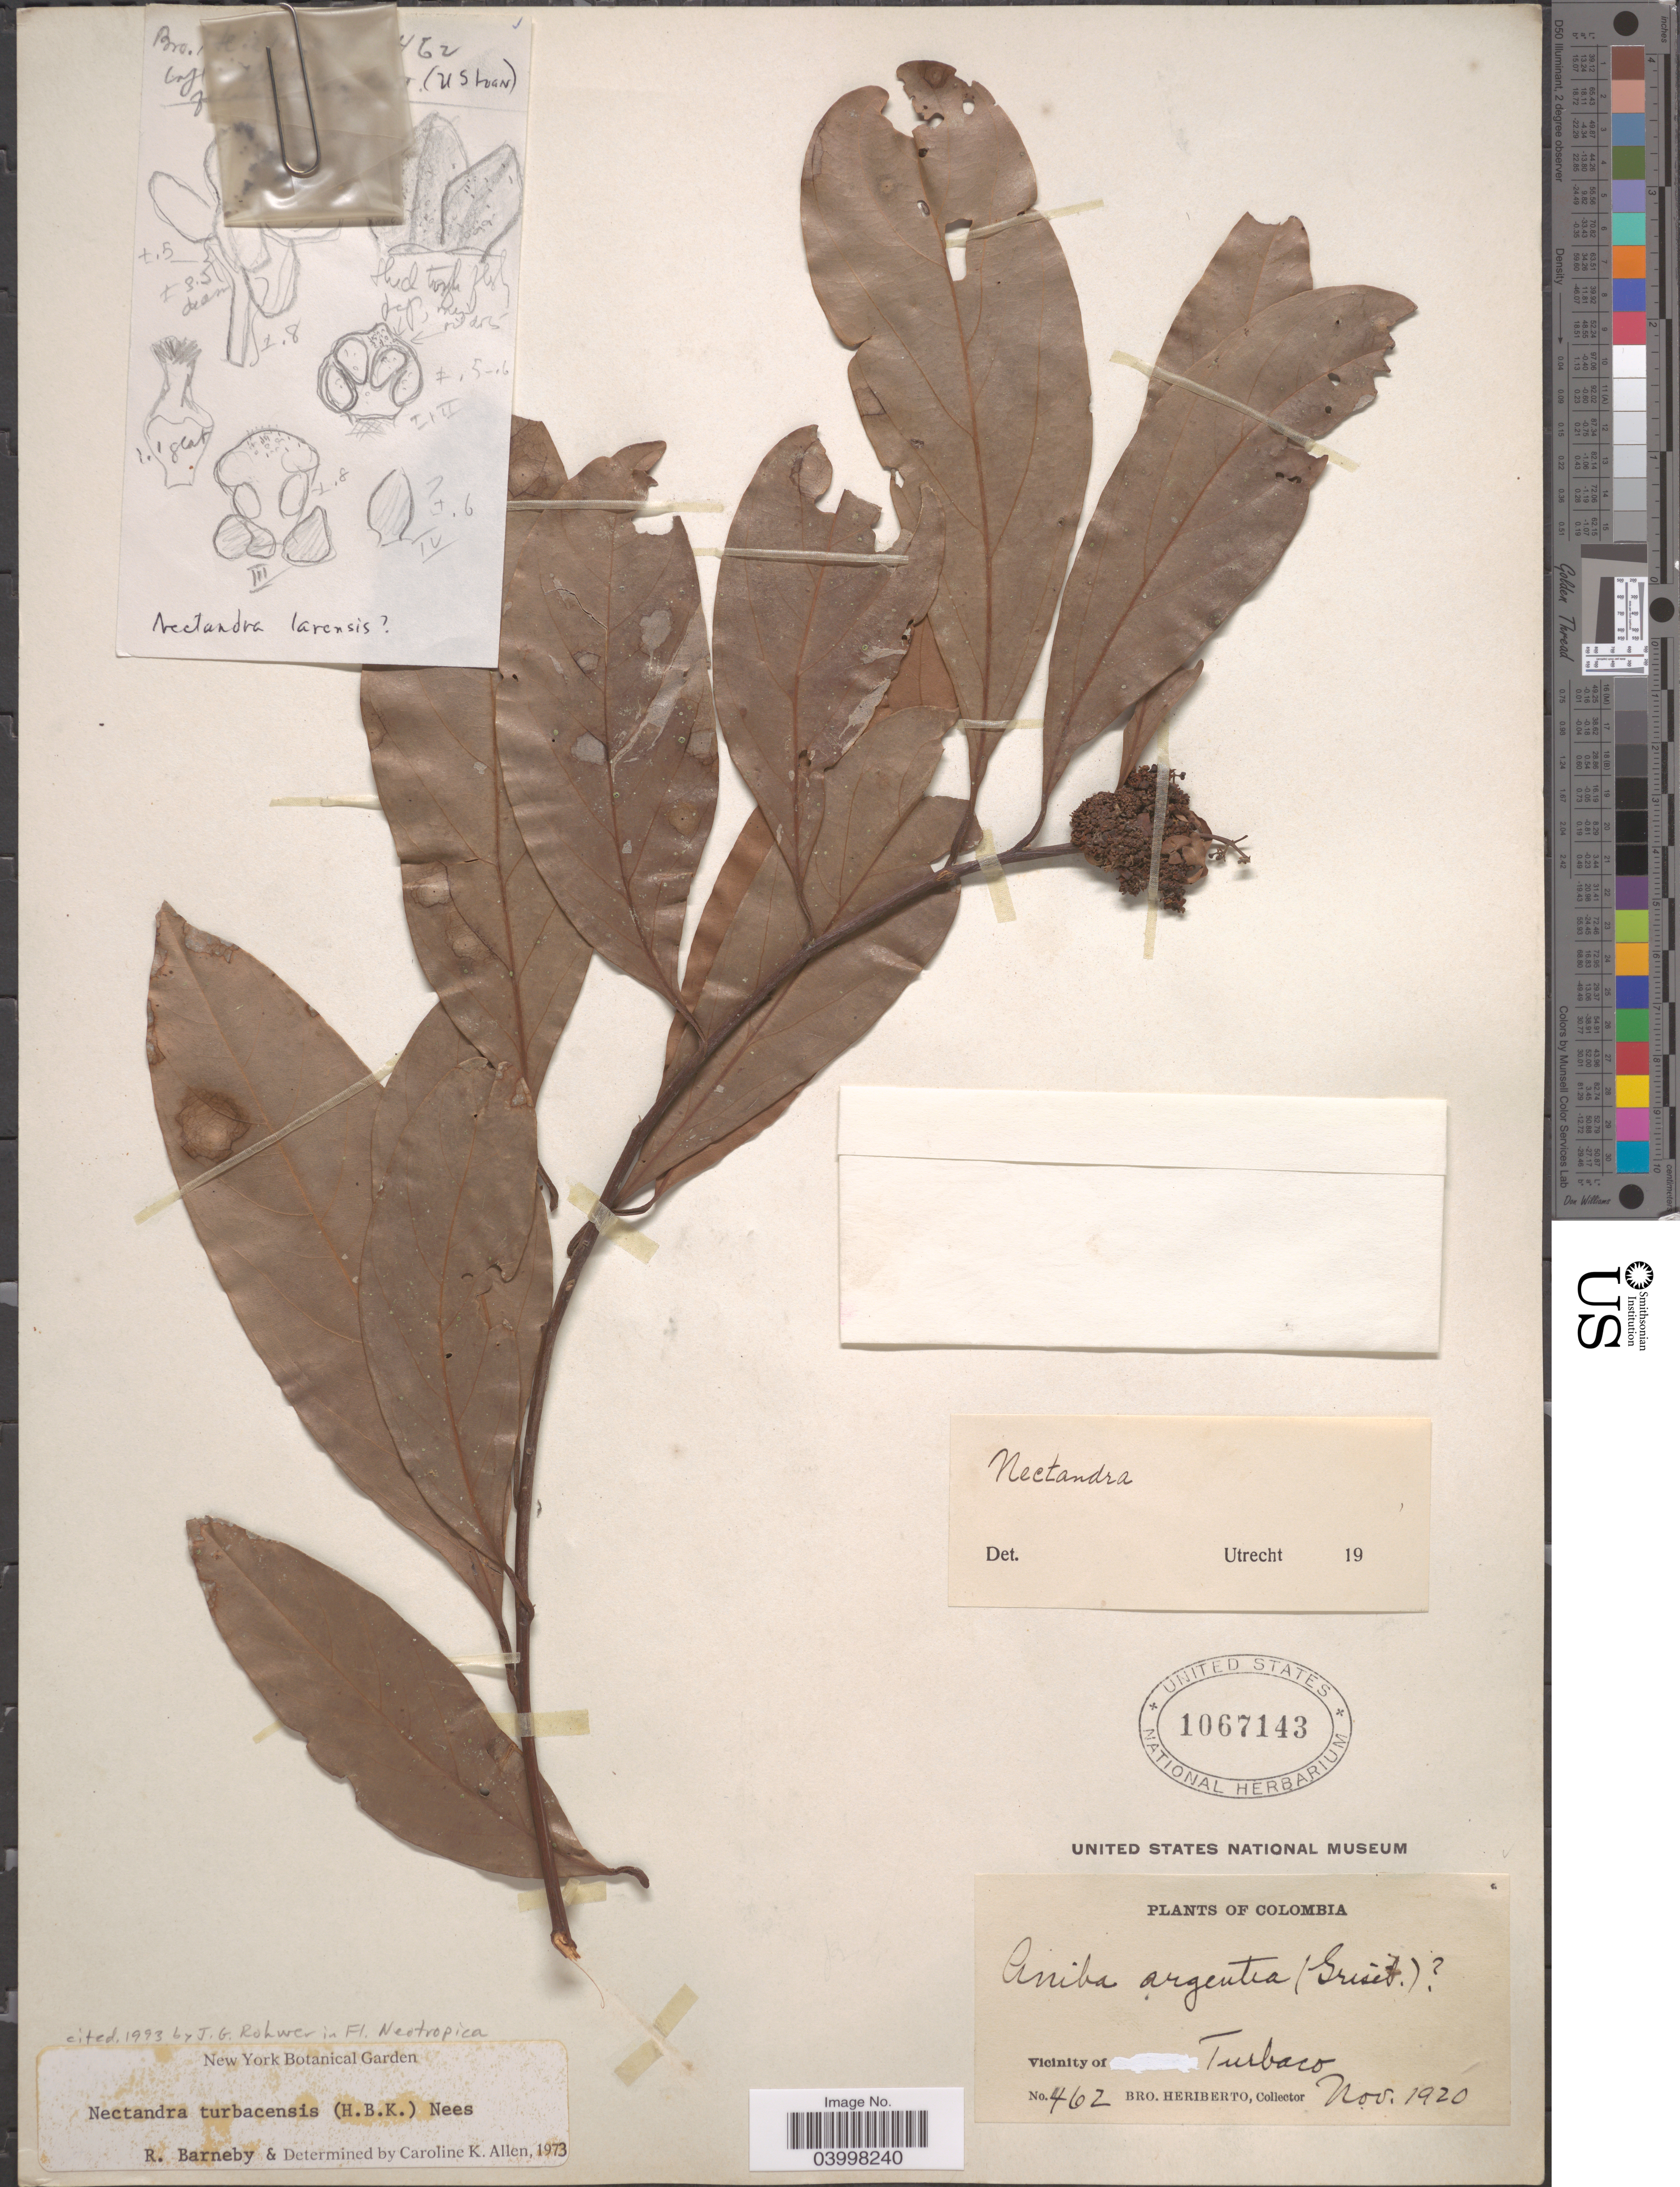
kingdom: Plantae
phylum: Tracheophyta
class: Magnoliopsida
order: Laurales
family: Lauraceae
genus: Nectandra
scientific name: Nectandra turbacensis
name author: (Kunth) Nees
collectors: B. Heriberto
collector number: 462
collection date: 1920-11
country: Colombia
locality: Vicinity of Turbaco.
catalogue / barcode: US 1067143